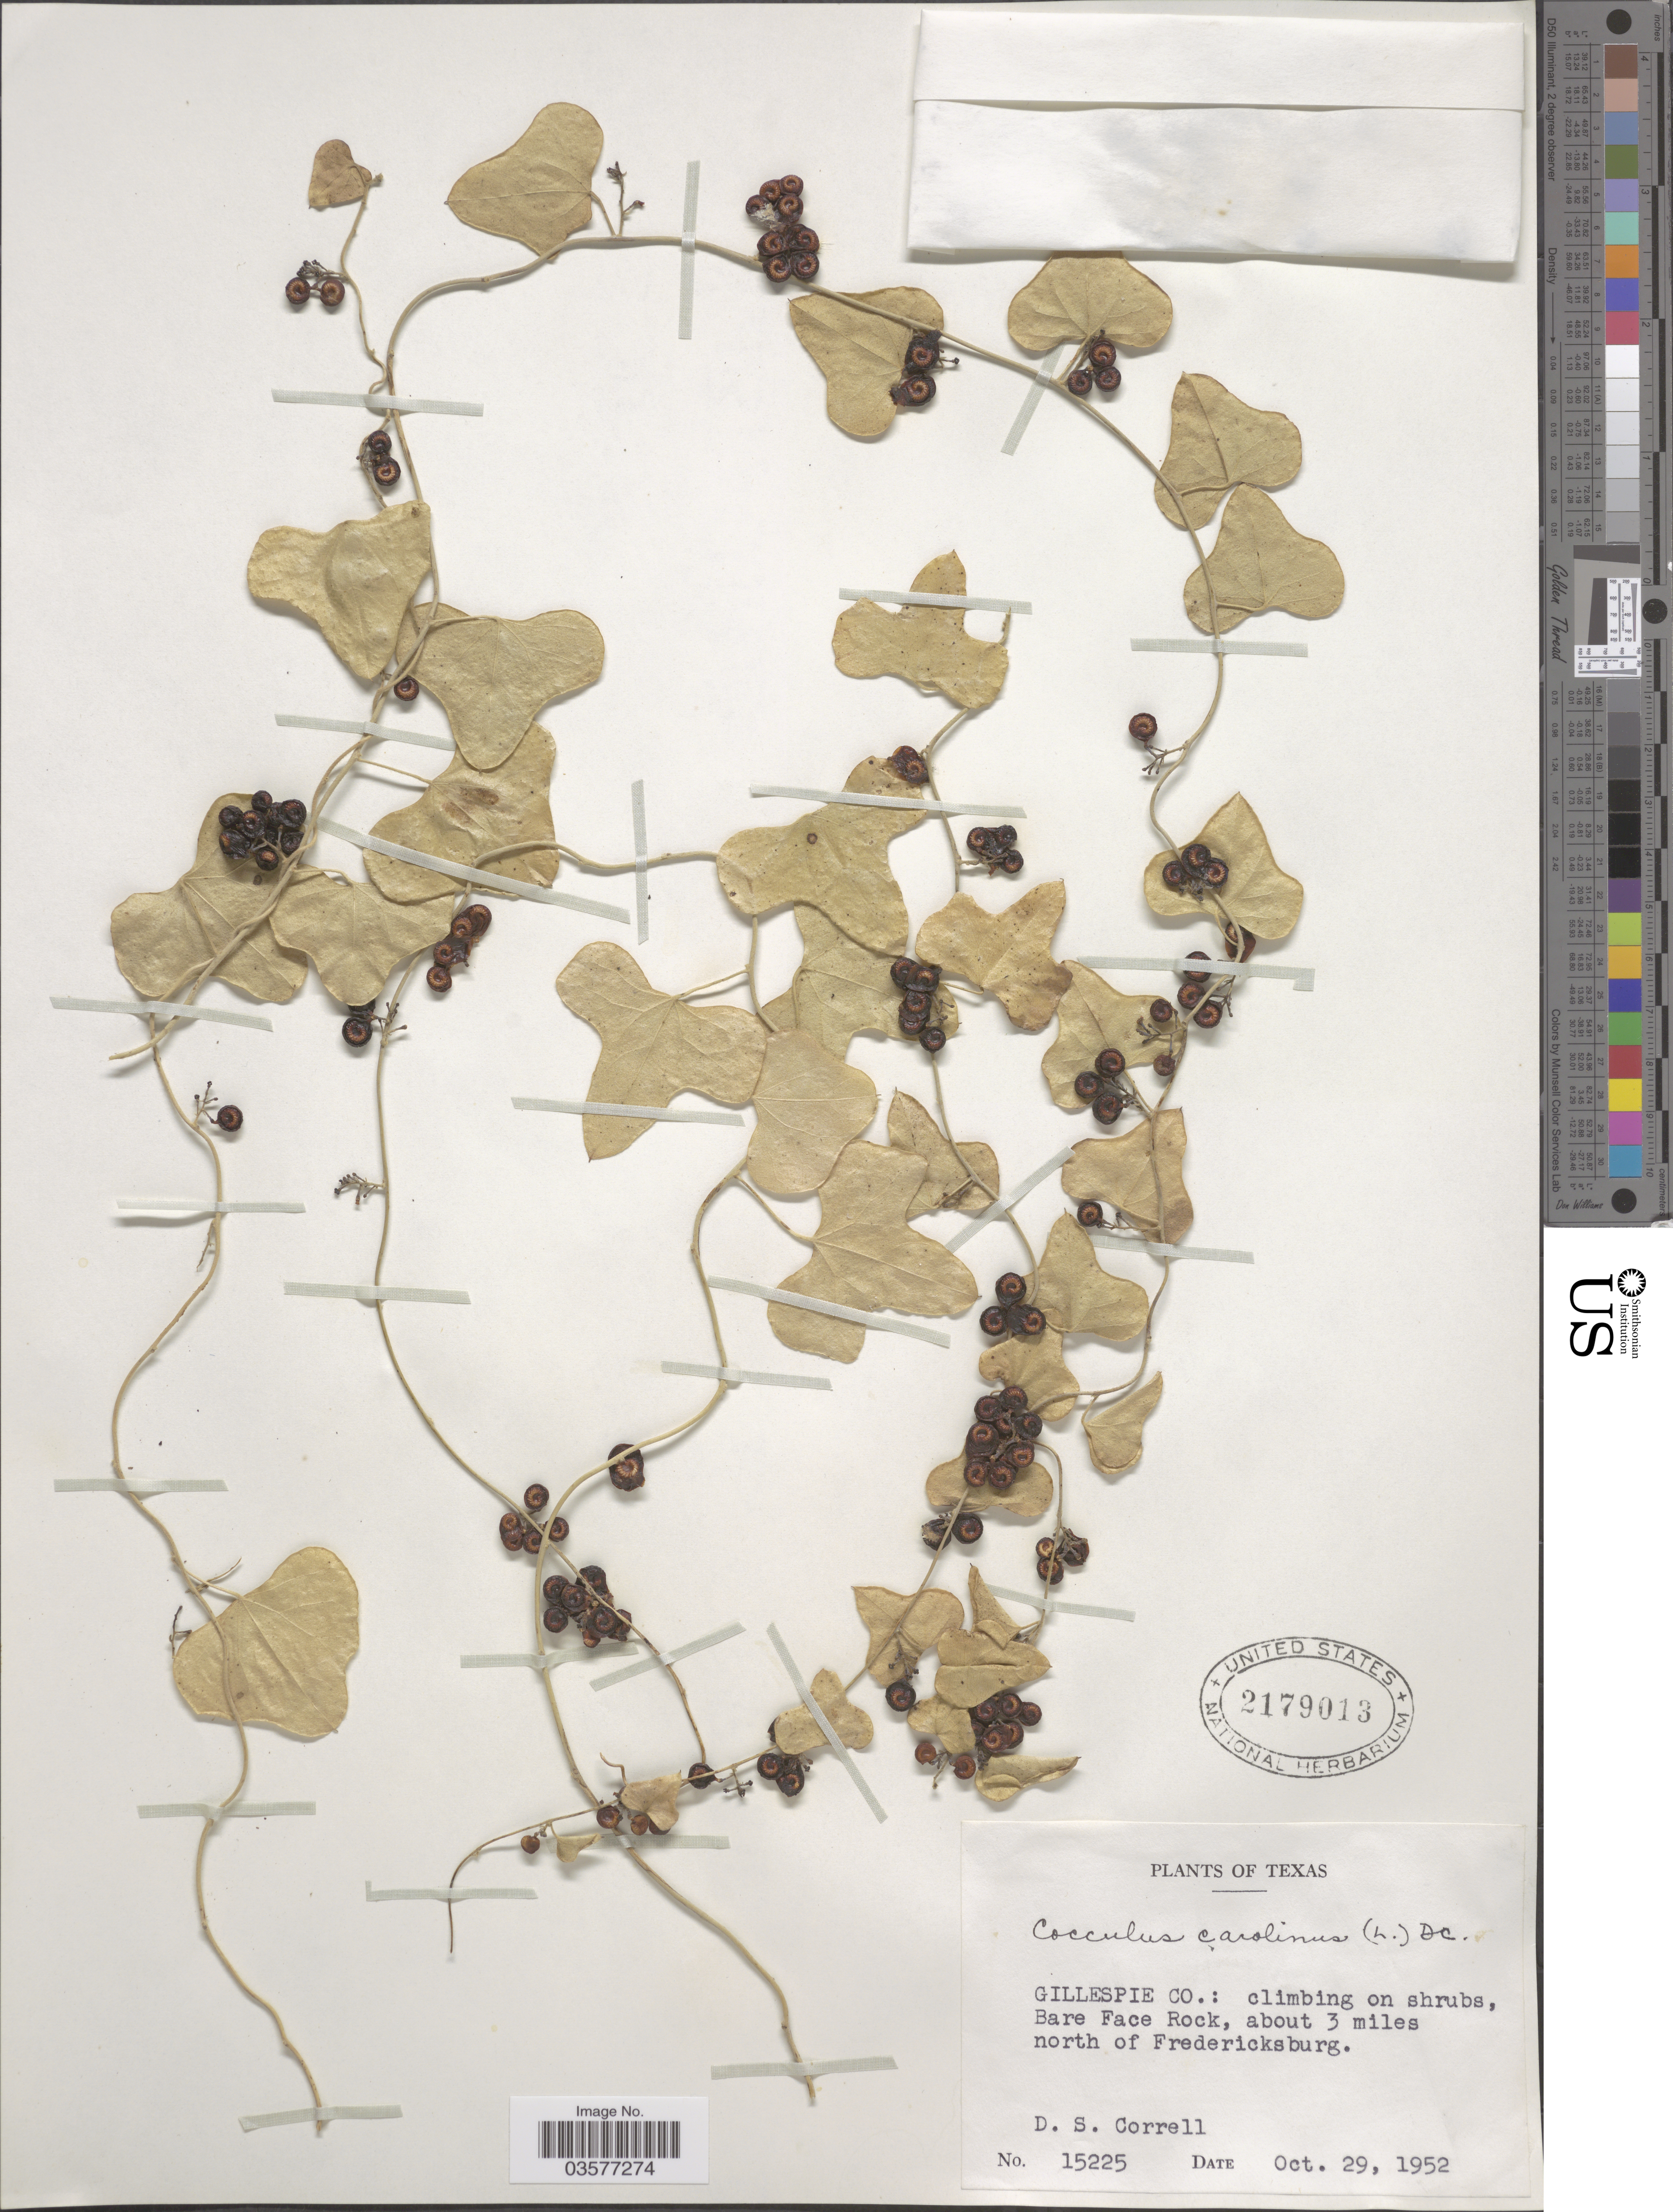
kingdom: Plantae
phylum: Tracheophyta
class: Magnoliopsida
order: Ranunculales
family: Menispermaceae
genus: Cocculus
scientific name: Cocculus carolinus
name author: (L.) DC.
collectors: D. S. Correll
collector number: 15225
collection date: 1952-10-29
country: United States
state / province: Texas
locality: Gillespie Co.: climbing on shrubs, Bare Face Rock, about 3 miles north of Fredericksburg.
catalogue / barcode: US 2179013